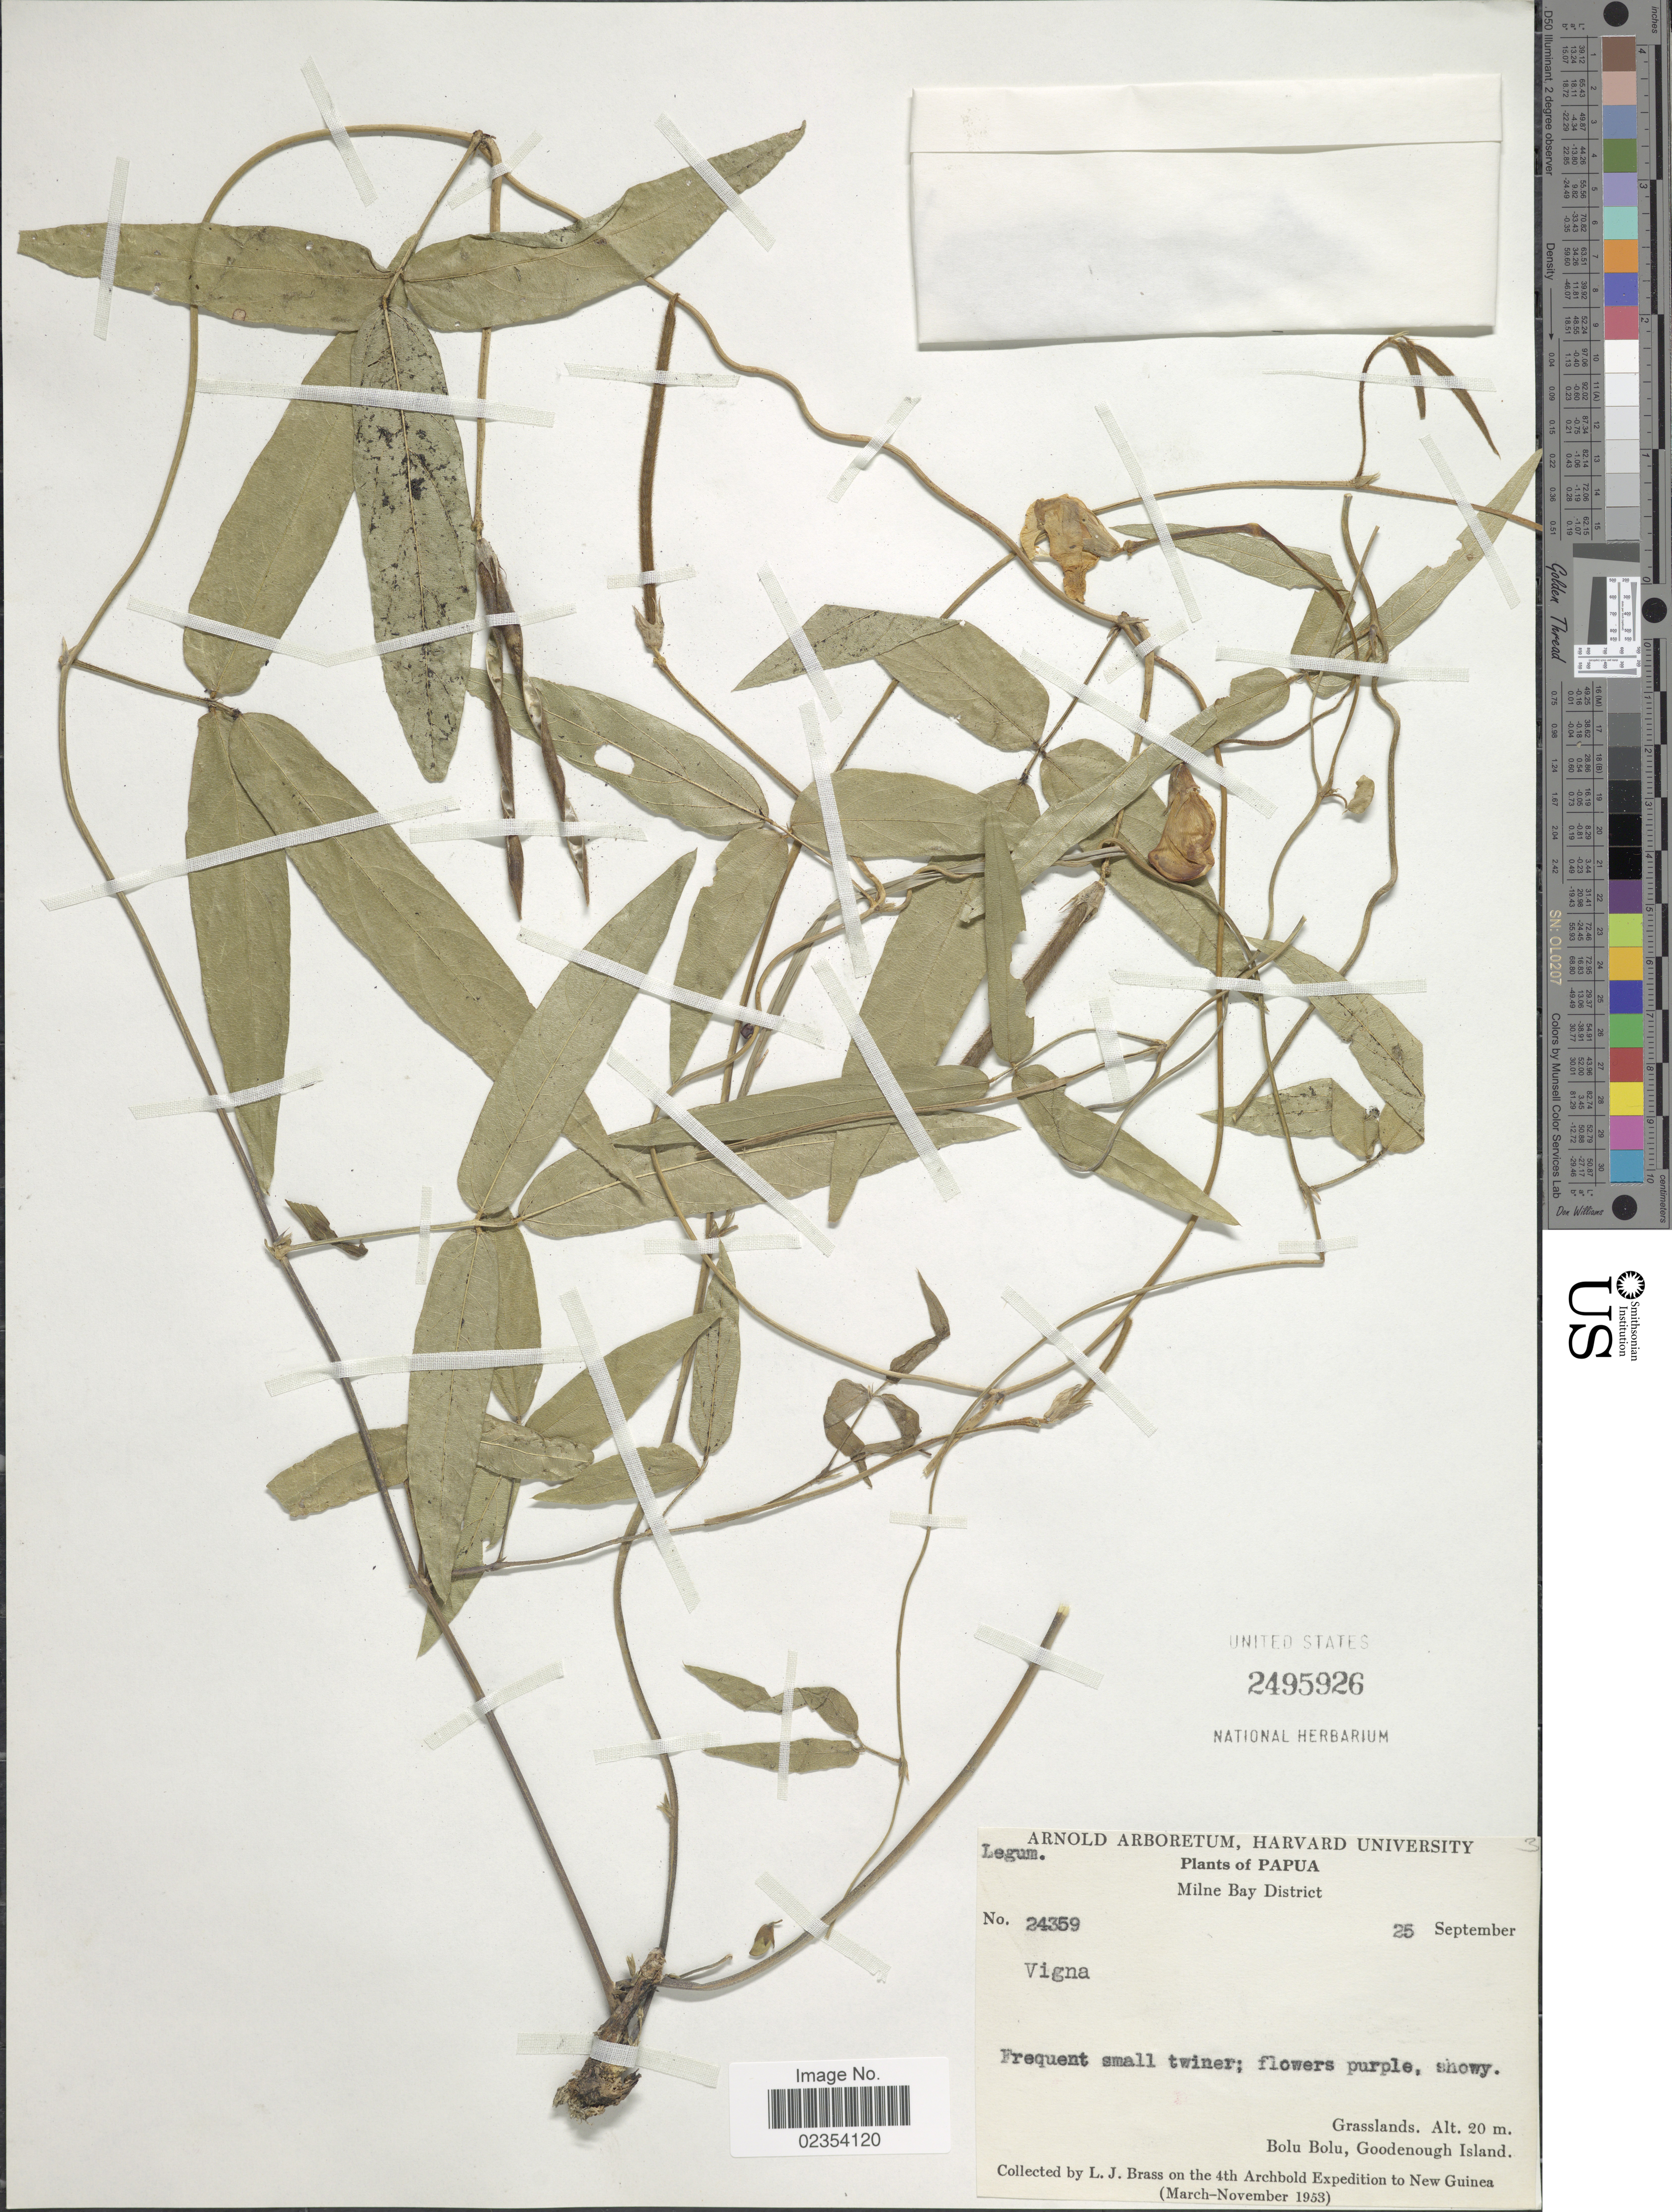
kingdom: Plantae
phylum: Tracheophyta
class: Magnoliopsida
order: Fabales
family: Fabaceae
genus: Vigna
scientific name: Vigna sp.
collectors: L. J. Brass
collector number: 24359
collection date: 1953-09-25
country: Papua New Guinea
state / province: Milne Bay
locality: Papua, Grasslands, Bolu Bolu, Goodenough Island.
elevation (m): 20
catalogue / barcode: US 2495926